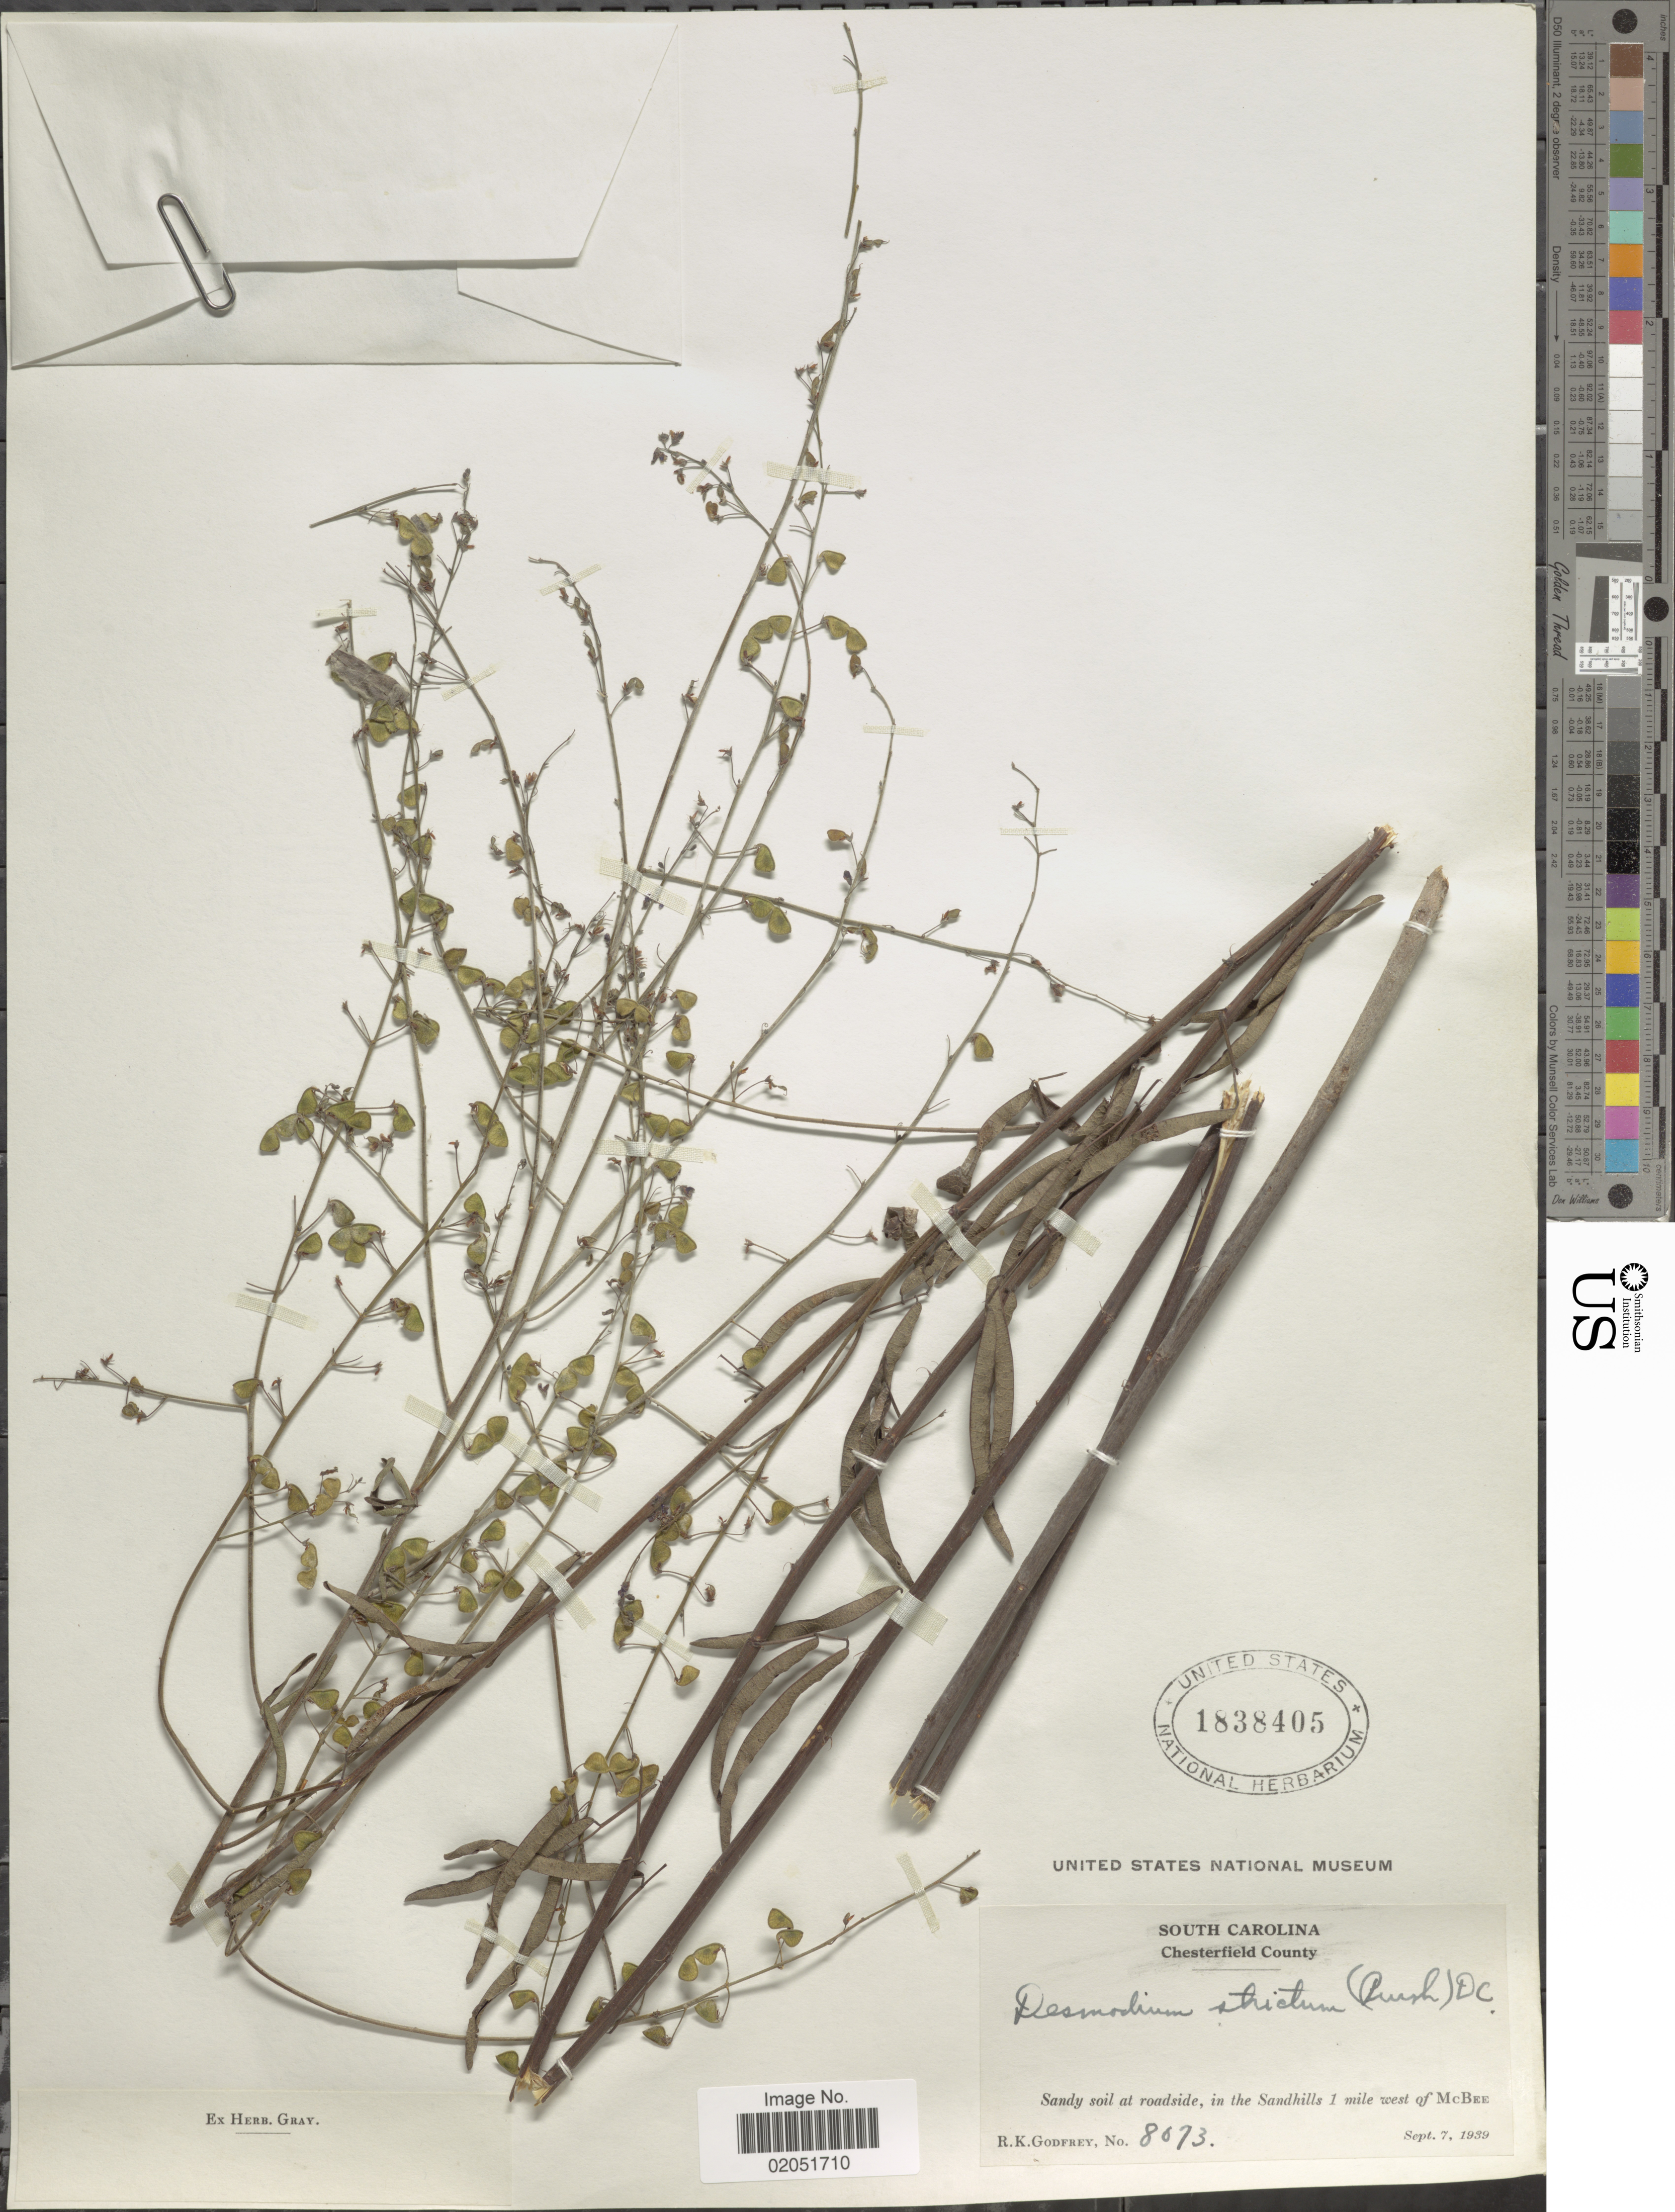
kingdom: Plantae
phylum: Tracheophyta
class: Magnoliopsida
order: Fabales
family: Fabaceae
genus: Desmodium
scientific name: Desmodium strictum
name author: (Pursh) DC.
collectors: R. K. Godfrey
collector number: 8073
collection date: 1939-09-07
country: United States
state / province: South Carolina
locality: Chesterfield County, In the Sandhills 1 miles west of McBee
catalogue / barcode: US 1838405